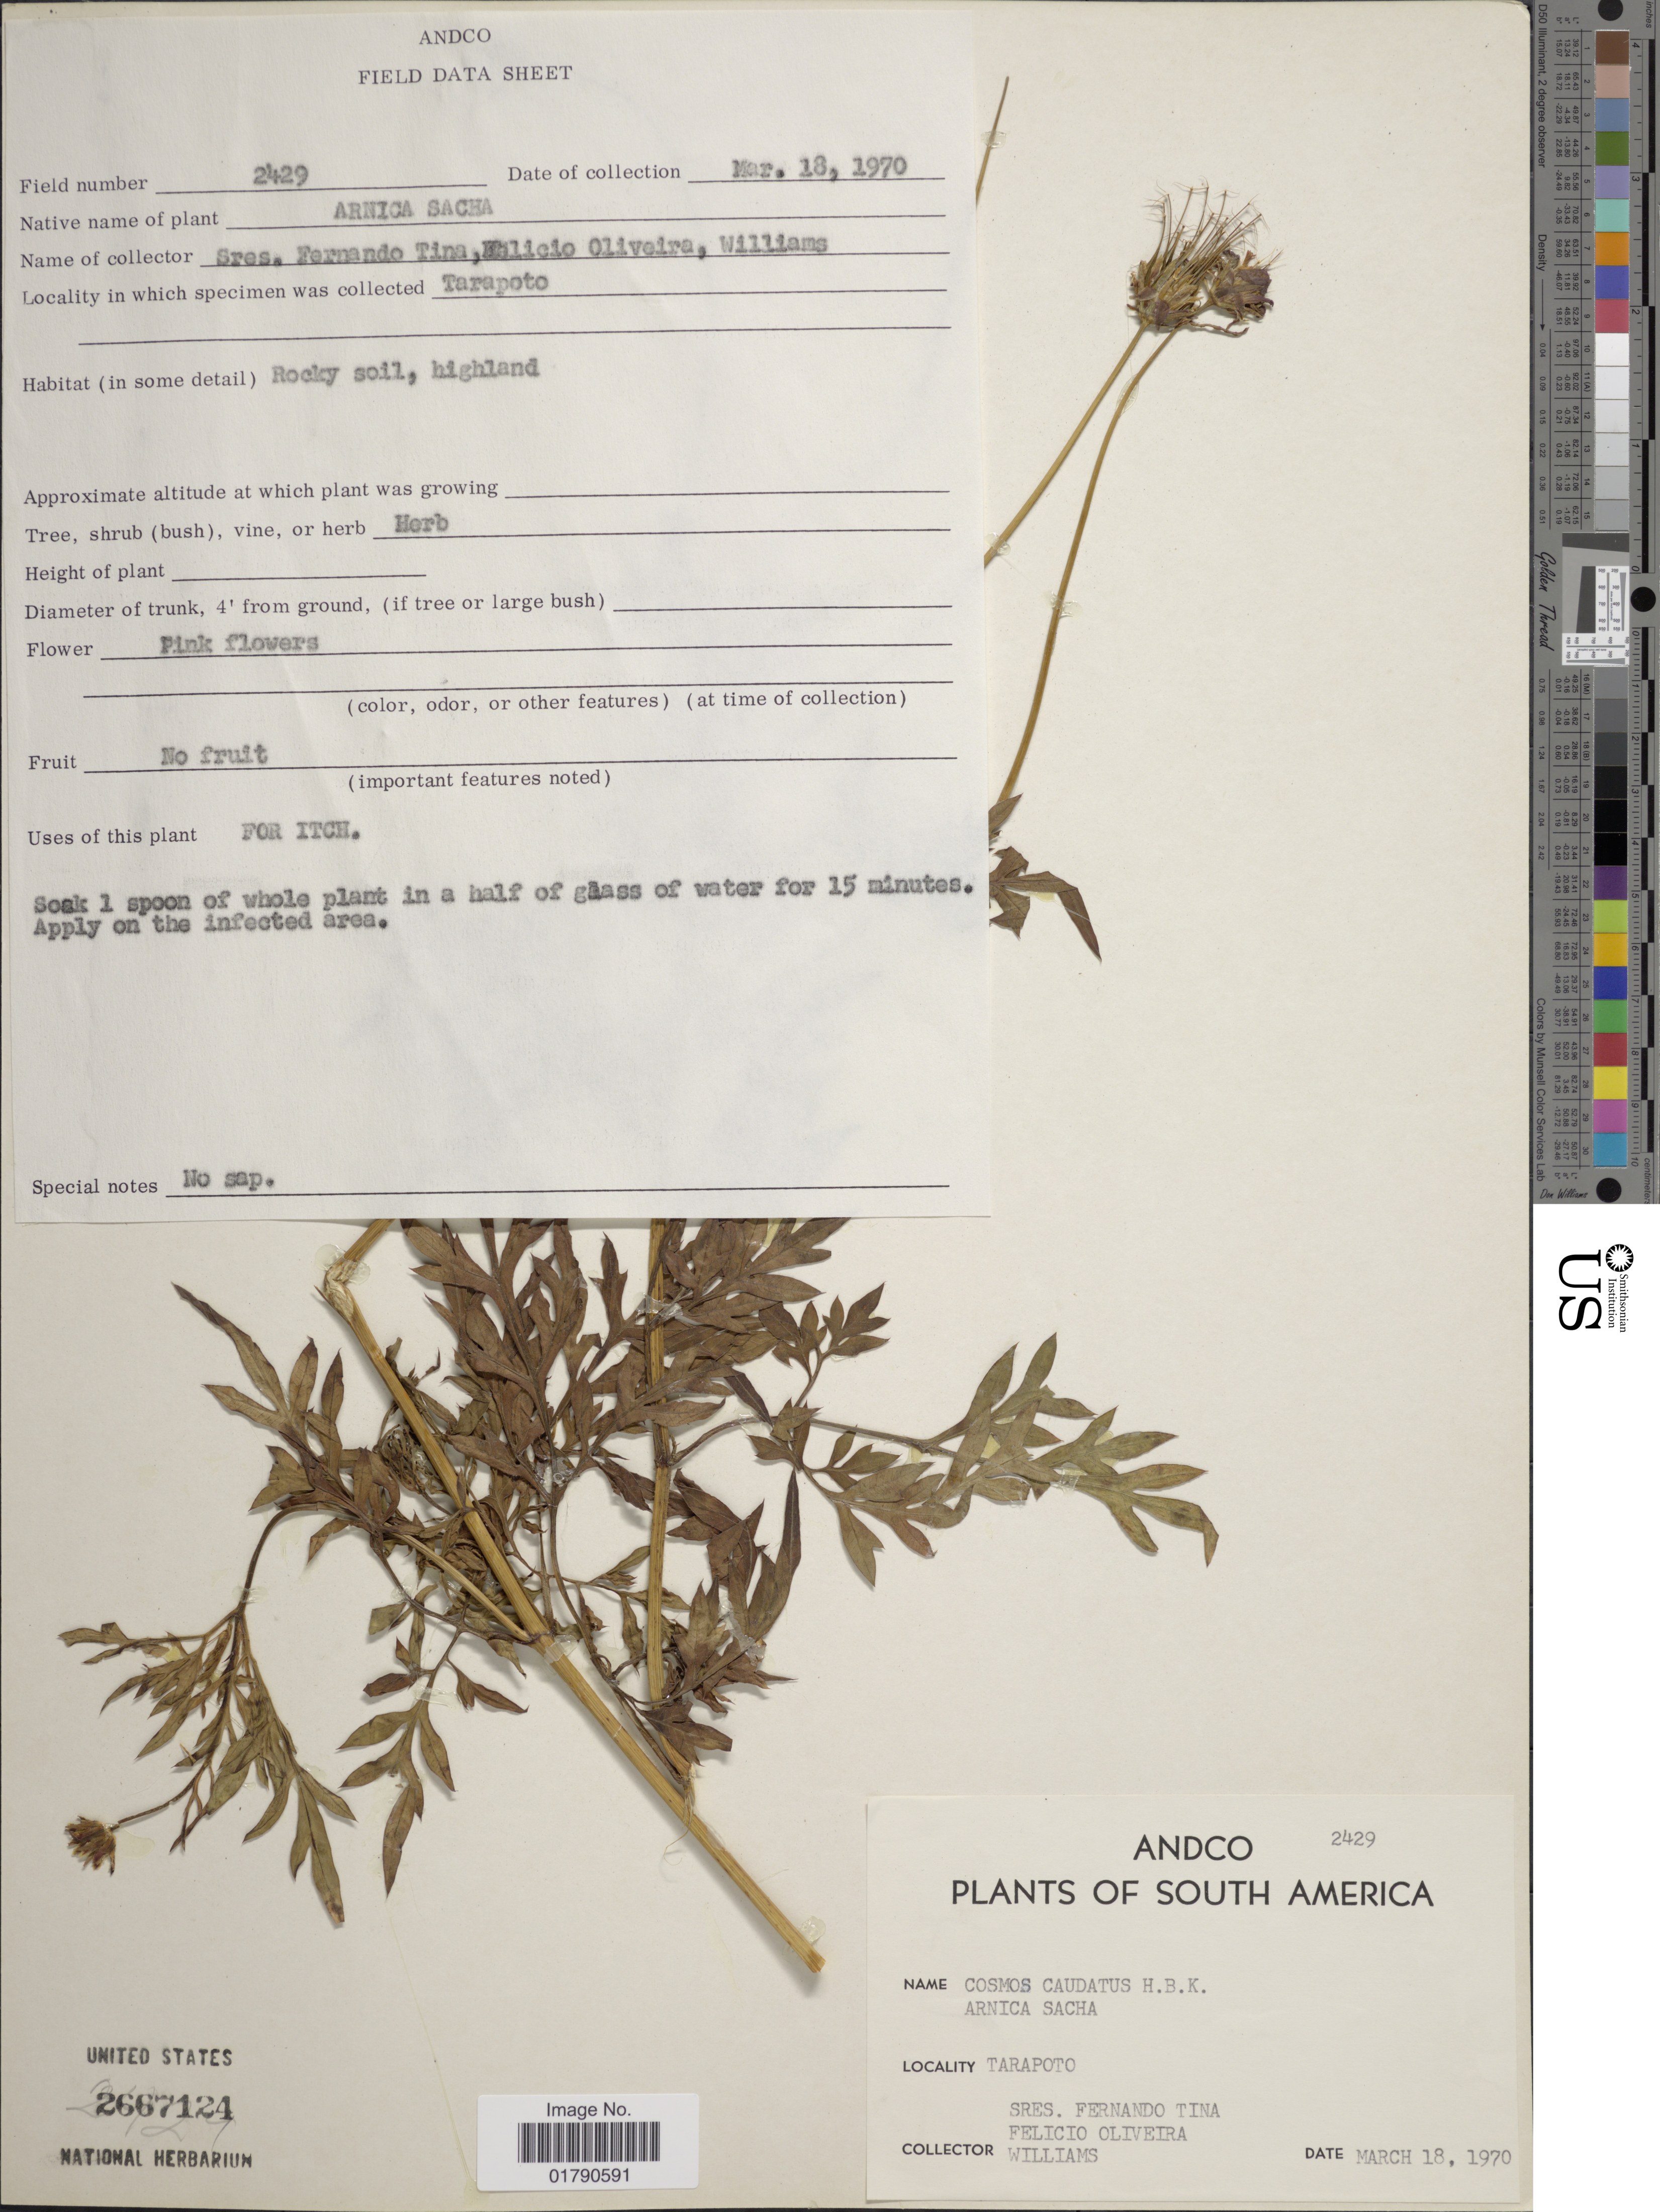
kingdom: Plantae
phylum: Tracheophyta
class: Magnoliopsida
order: Asterales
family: Asteraceae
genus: Cosmos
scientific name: Cosmos caudatus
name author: Kunth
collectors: F. Tina, F. Oliveira & -- Williams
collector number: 2429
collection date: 1970-03-18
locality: South America, Tarapoto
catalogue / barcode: US 2667124